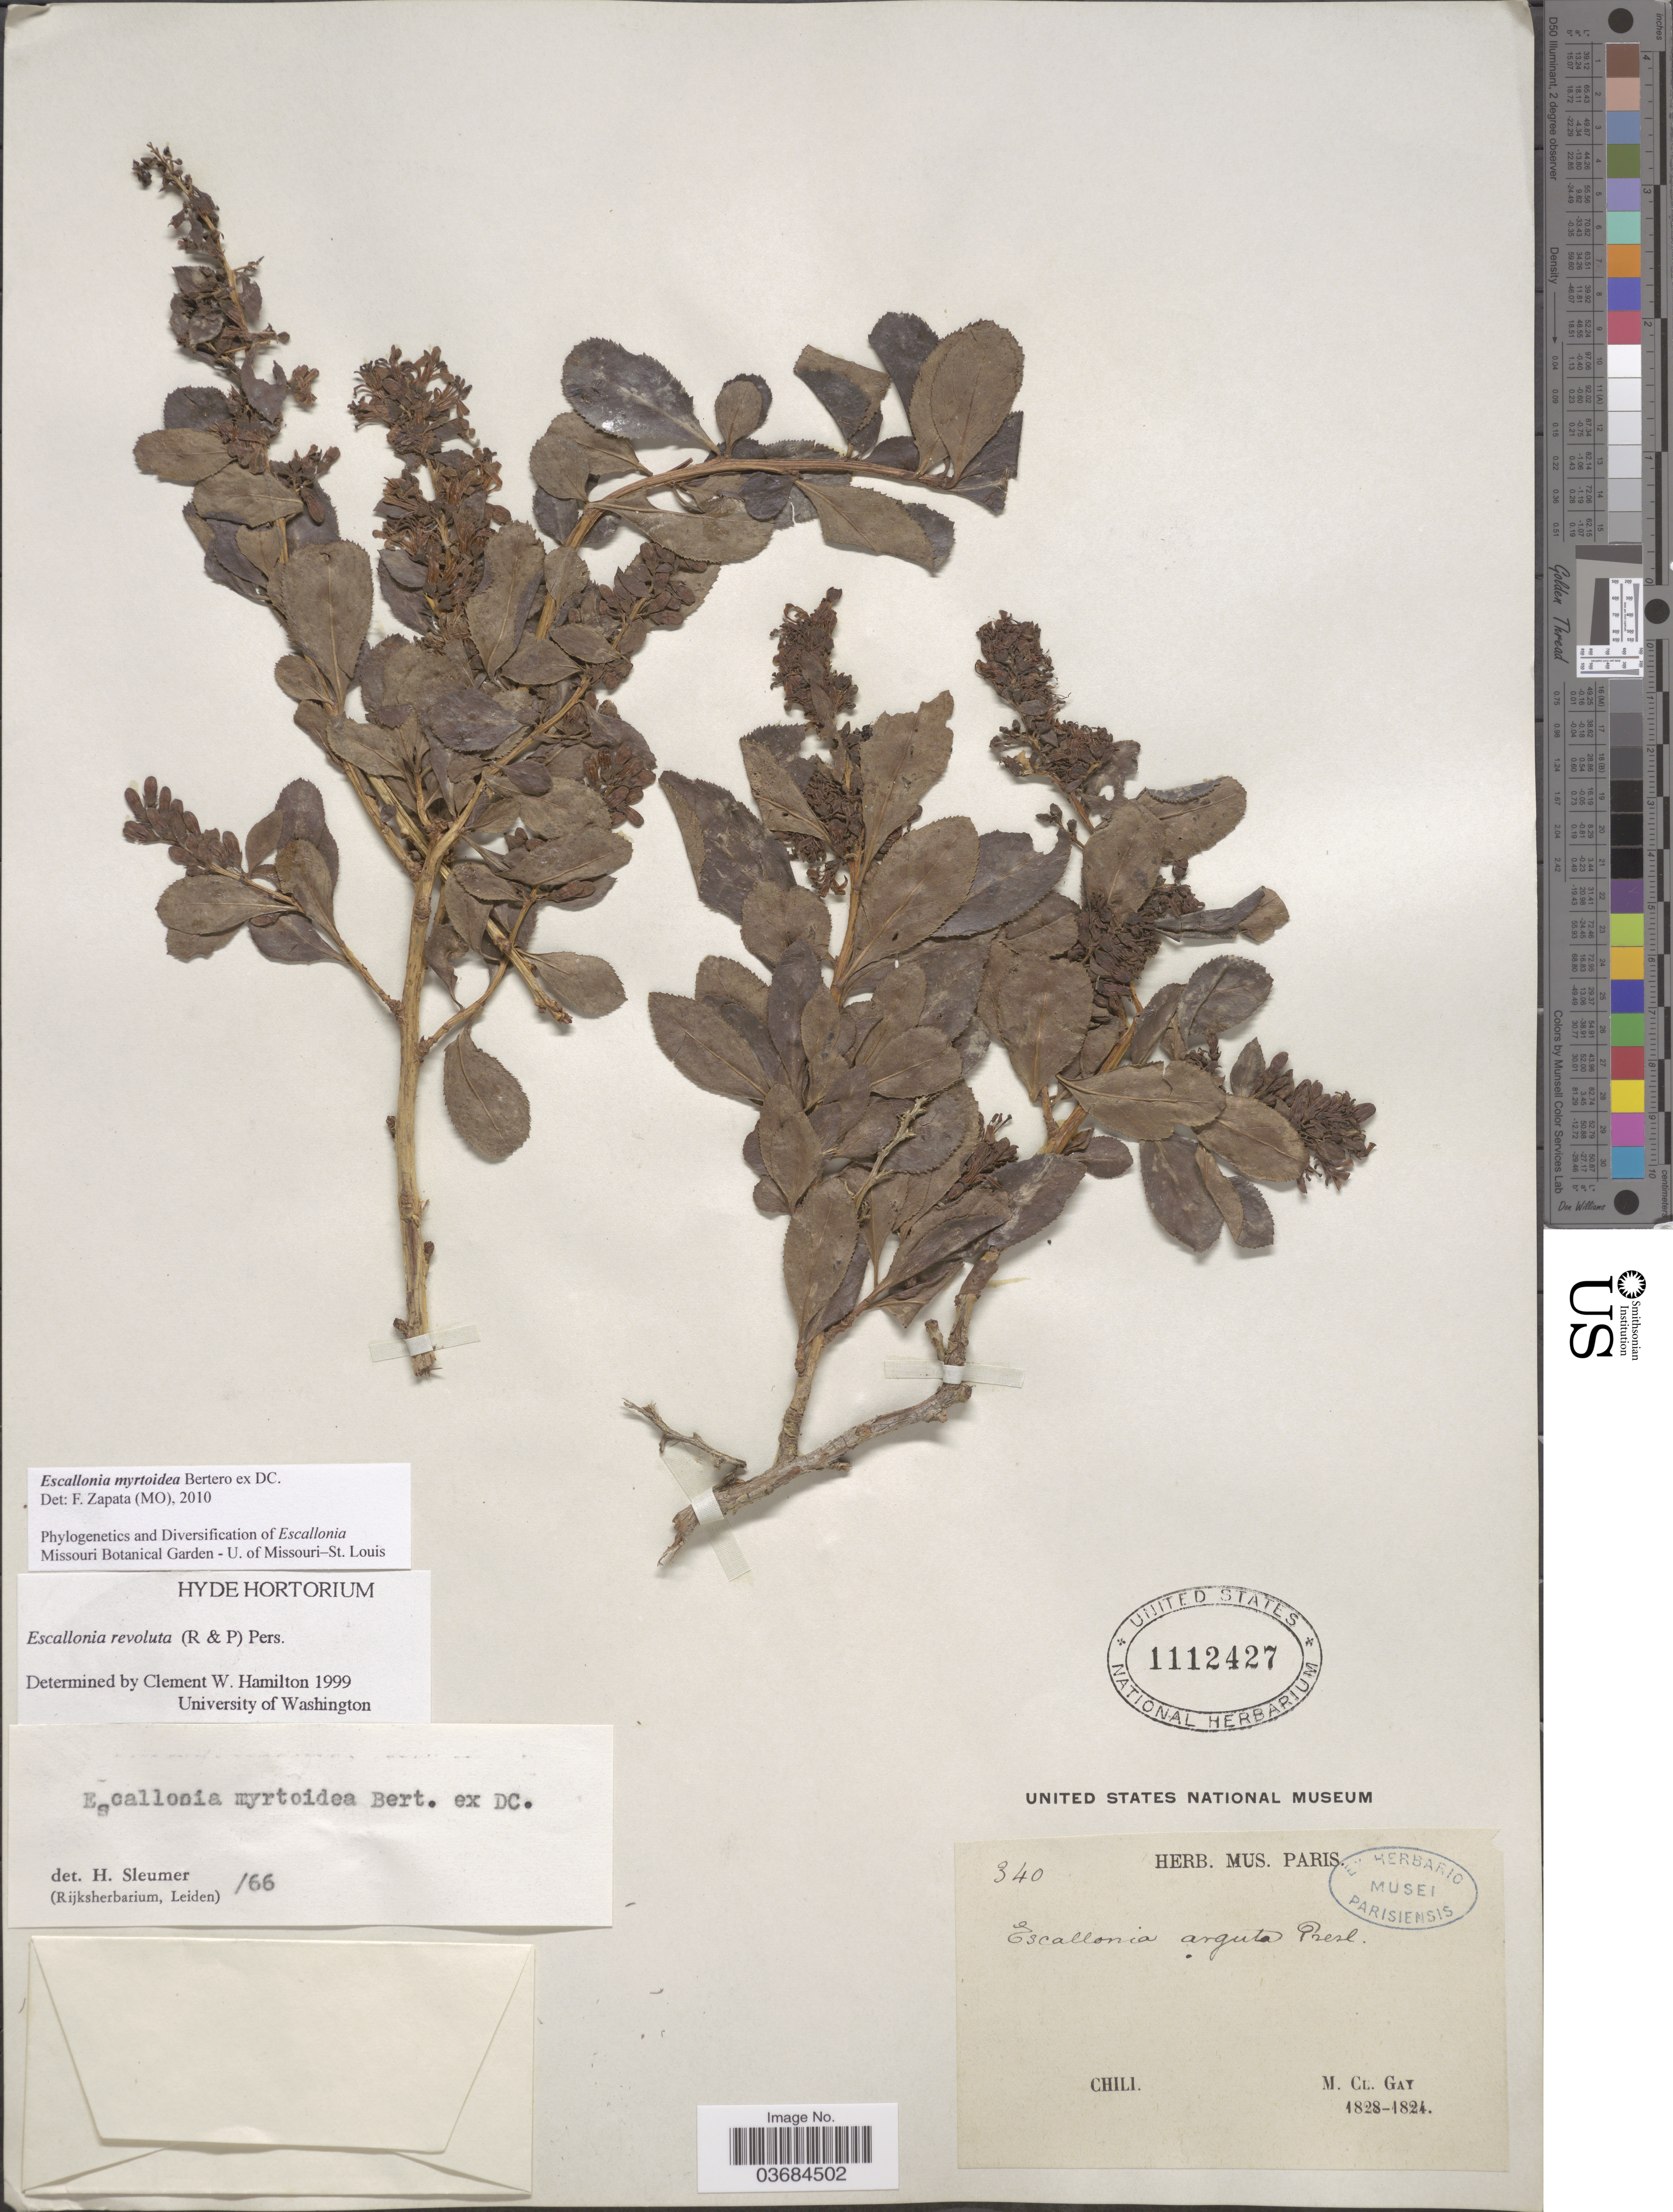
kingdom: Plantae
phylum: Tracheophyta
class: Magnoliopsida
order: Escalloniales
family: Escalloniaceae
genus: Escallonia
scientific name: Escallonia myrtoidea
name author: Bertero ex DC.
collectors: M. Gay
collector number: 340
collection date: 1824/1828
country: Chile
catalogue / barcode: US 1112427